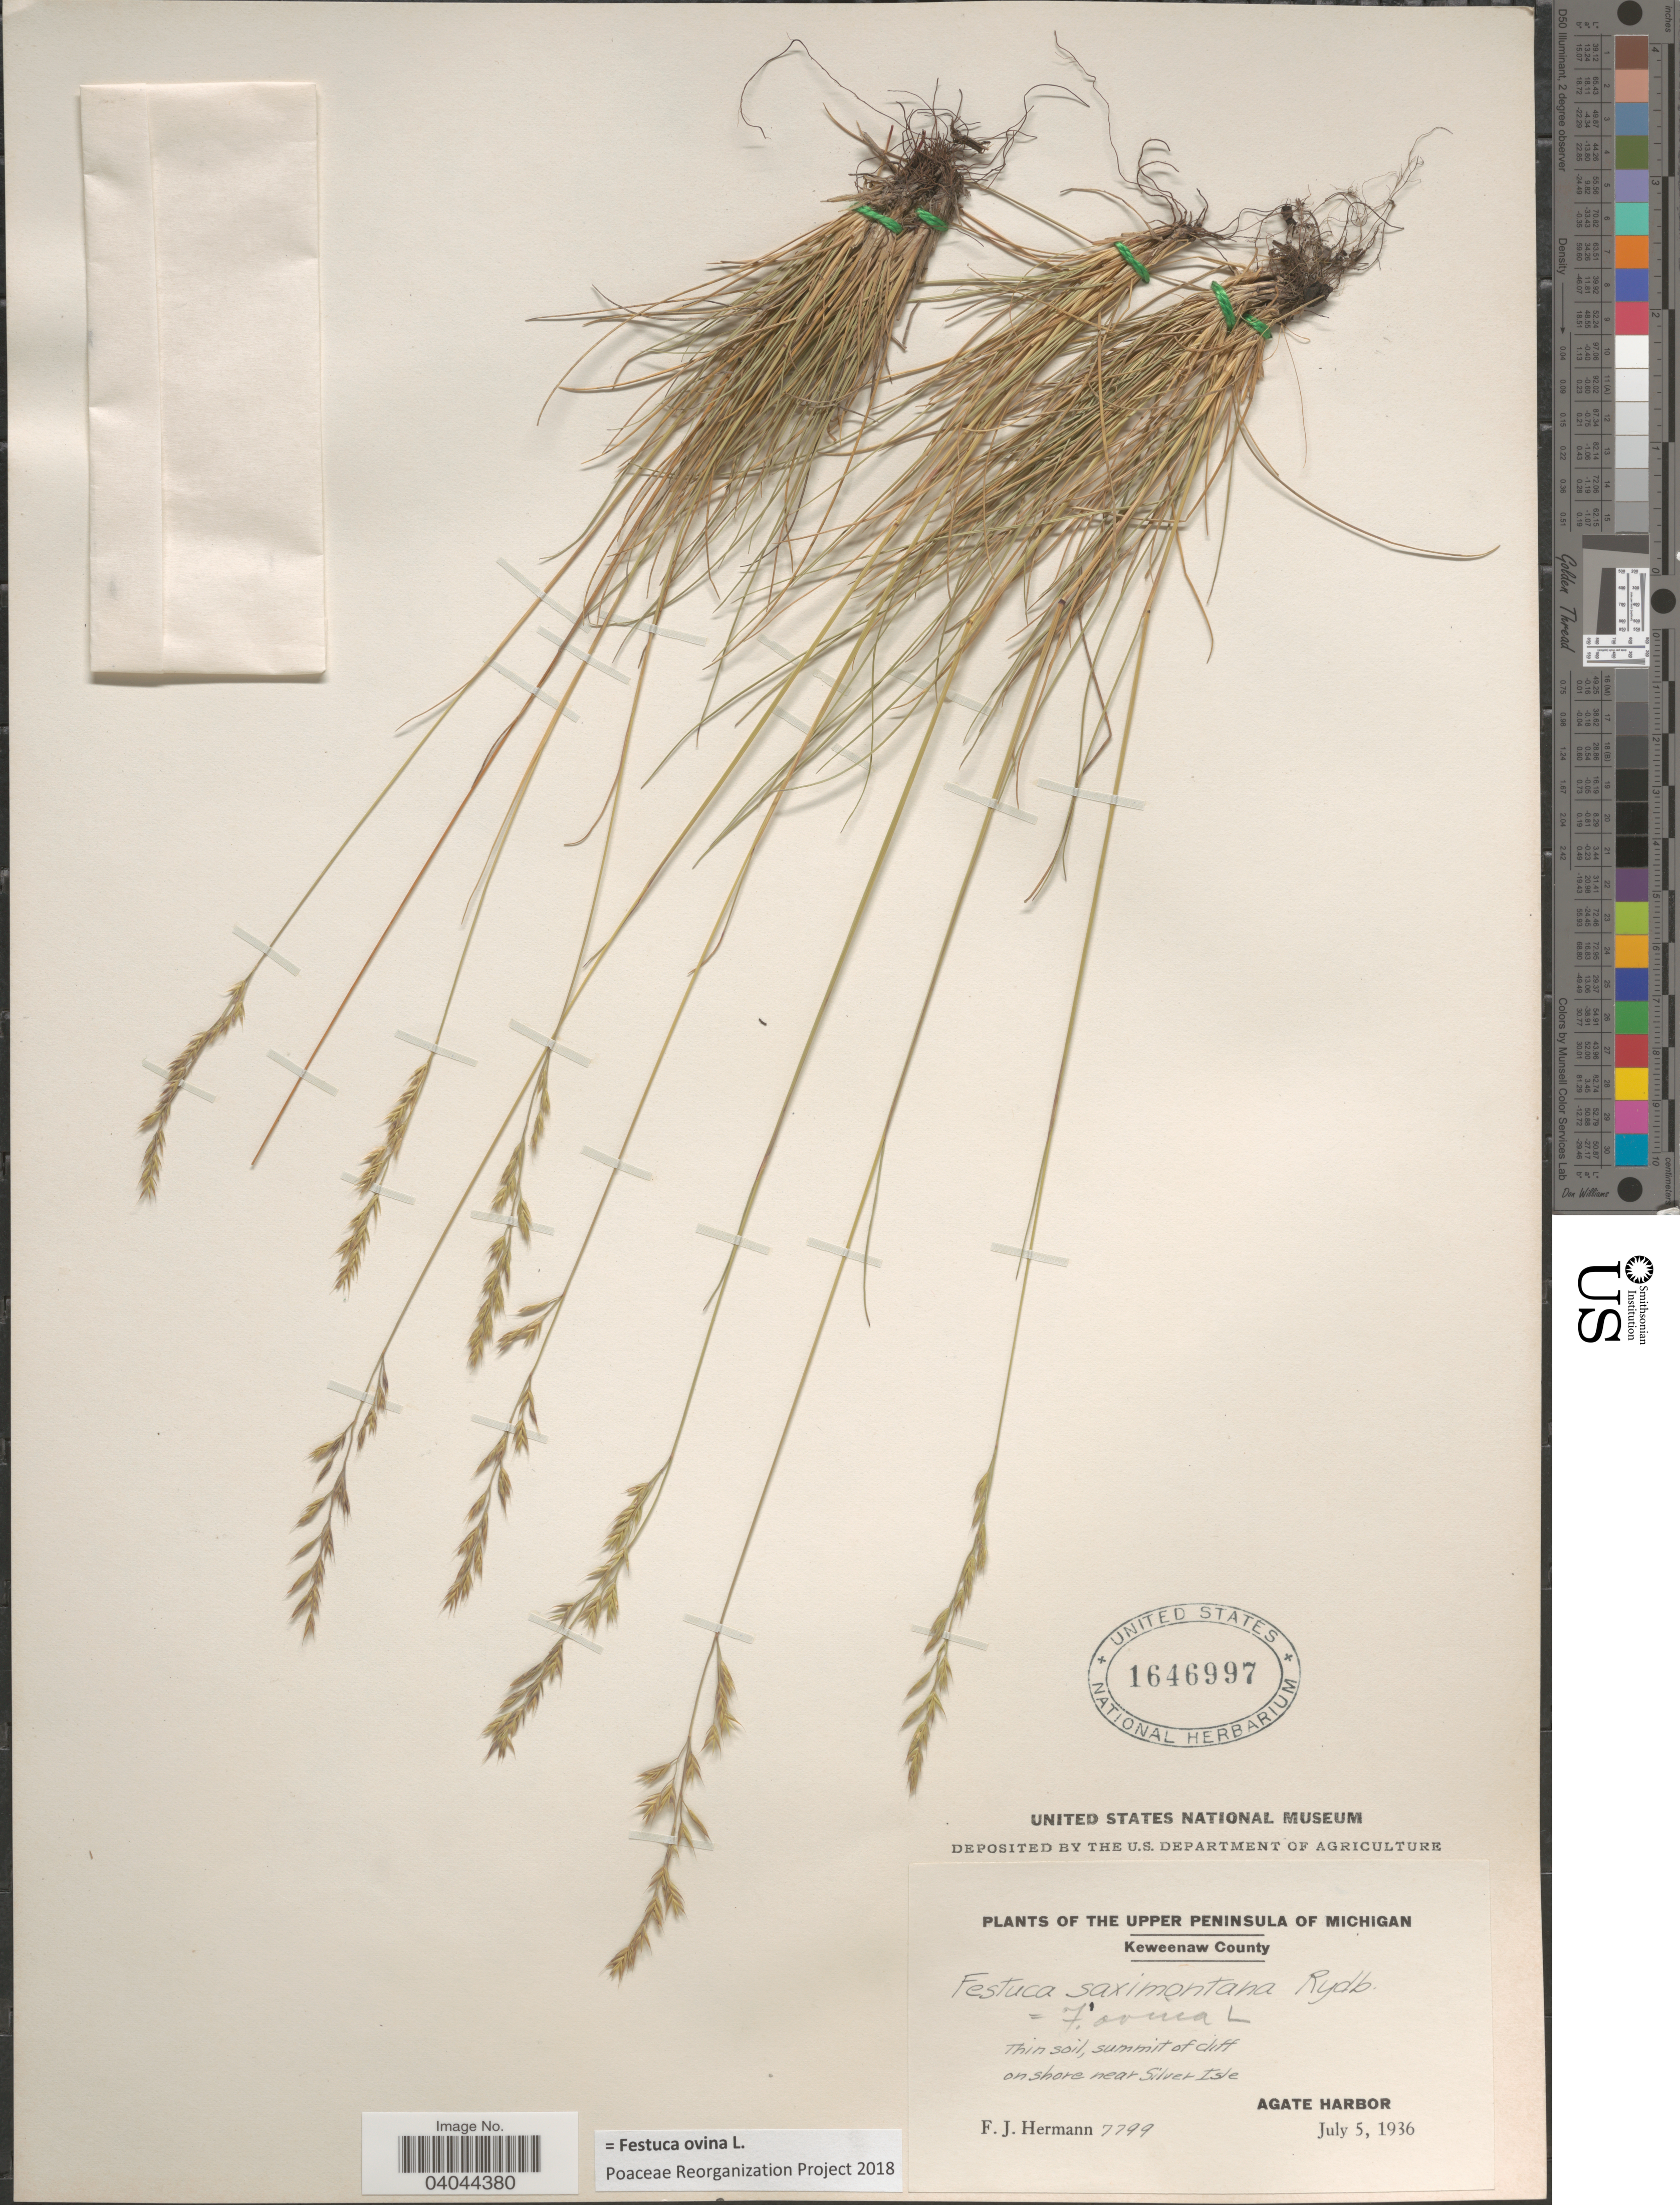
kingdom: Plantae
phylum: Tracheophyta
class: Liliopsida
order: Poales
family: Poaceae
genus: Festuca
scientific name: Festuca ovina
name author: L.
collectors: F. J. Hermann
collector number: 7799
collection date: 1936-07-05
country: United States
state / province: Michigan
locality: The Upper Peninsula of Michigan. Keweenaw County. Thin soil, summit of cliff on shore near Silver Isle. Agate Harbor.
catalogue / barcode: US 1646997